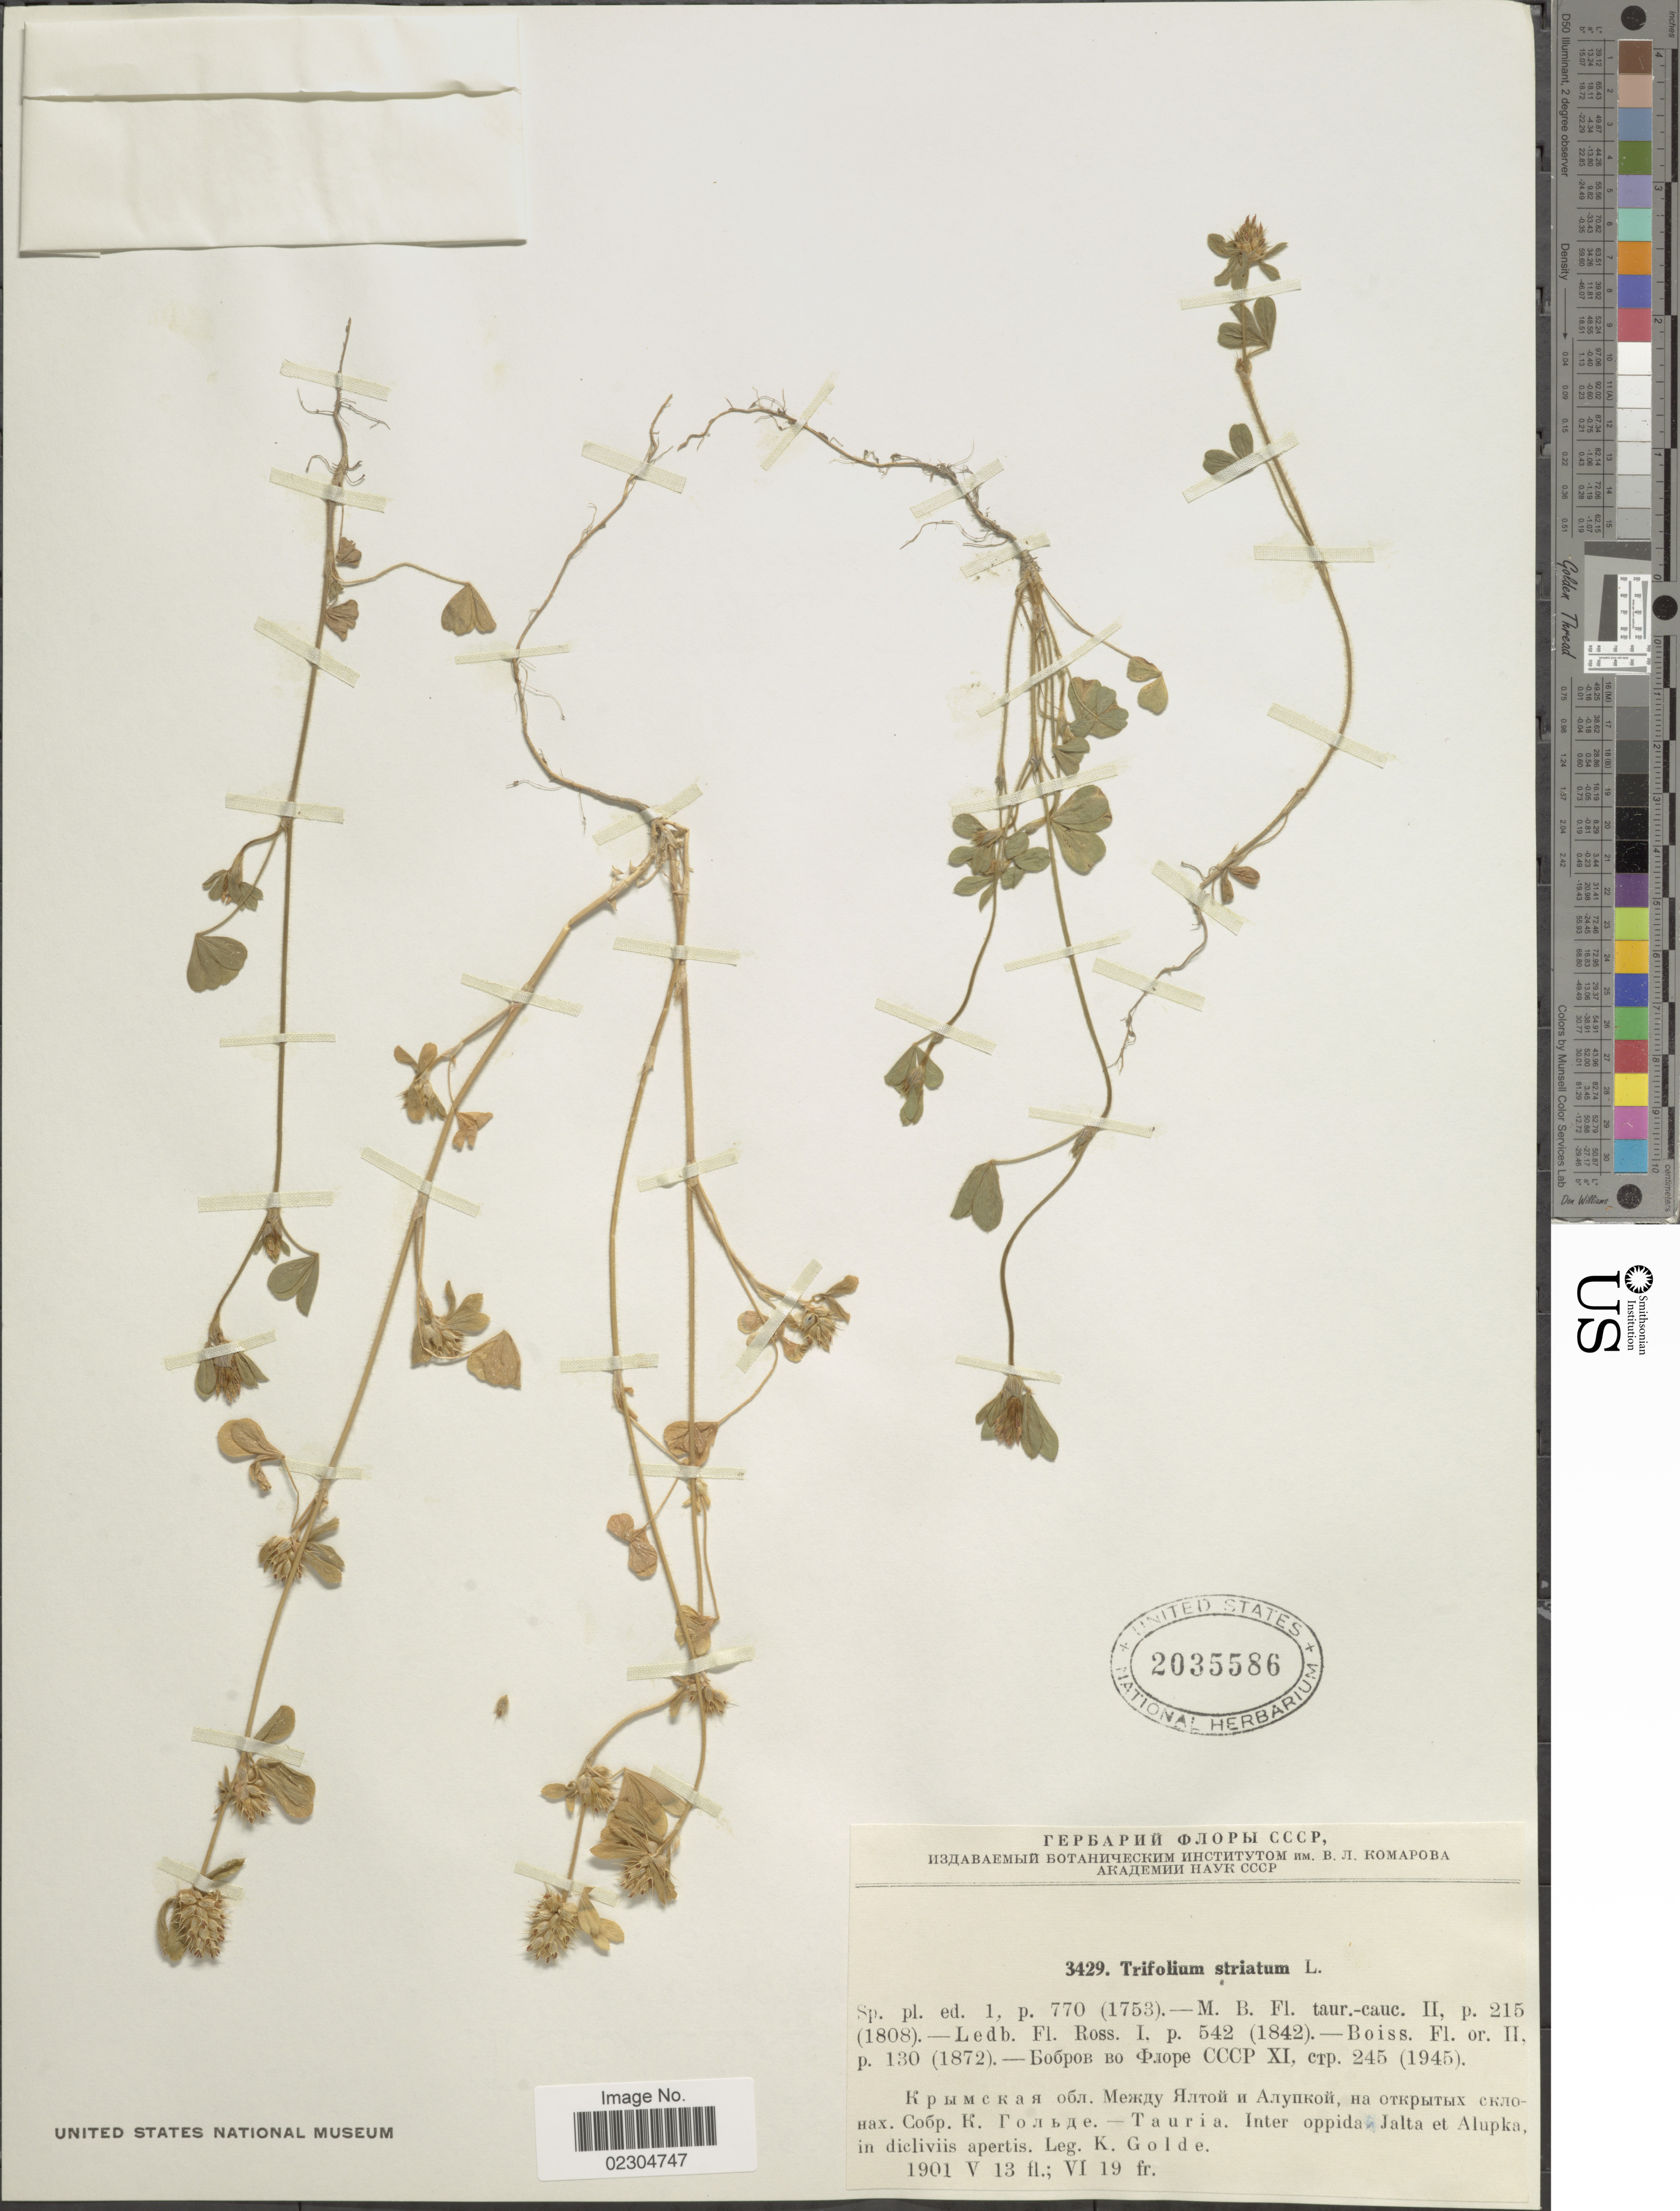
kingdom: Plantae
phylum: Tracheophyta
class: Magnoliopsida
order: Fabales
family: Fabaceae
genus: Trifolium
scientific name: Trifolium striatum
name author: L.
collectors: K. Golde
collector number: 3429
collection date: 1901-05-13/1901-06-19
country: Ukraine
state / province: Crimea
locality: Tauria. Inter oppida Jalta et Alupka in dicliviis apertis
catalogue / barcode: US 2035586